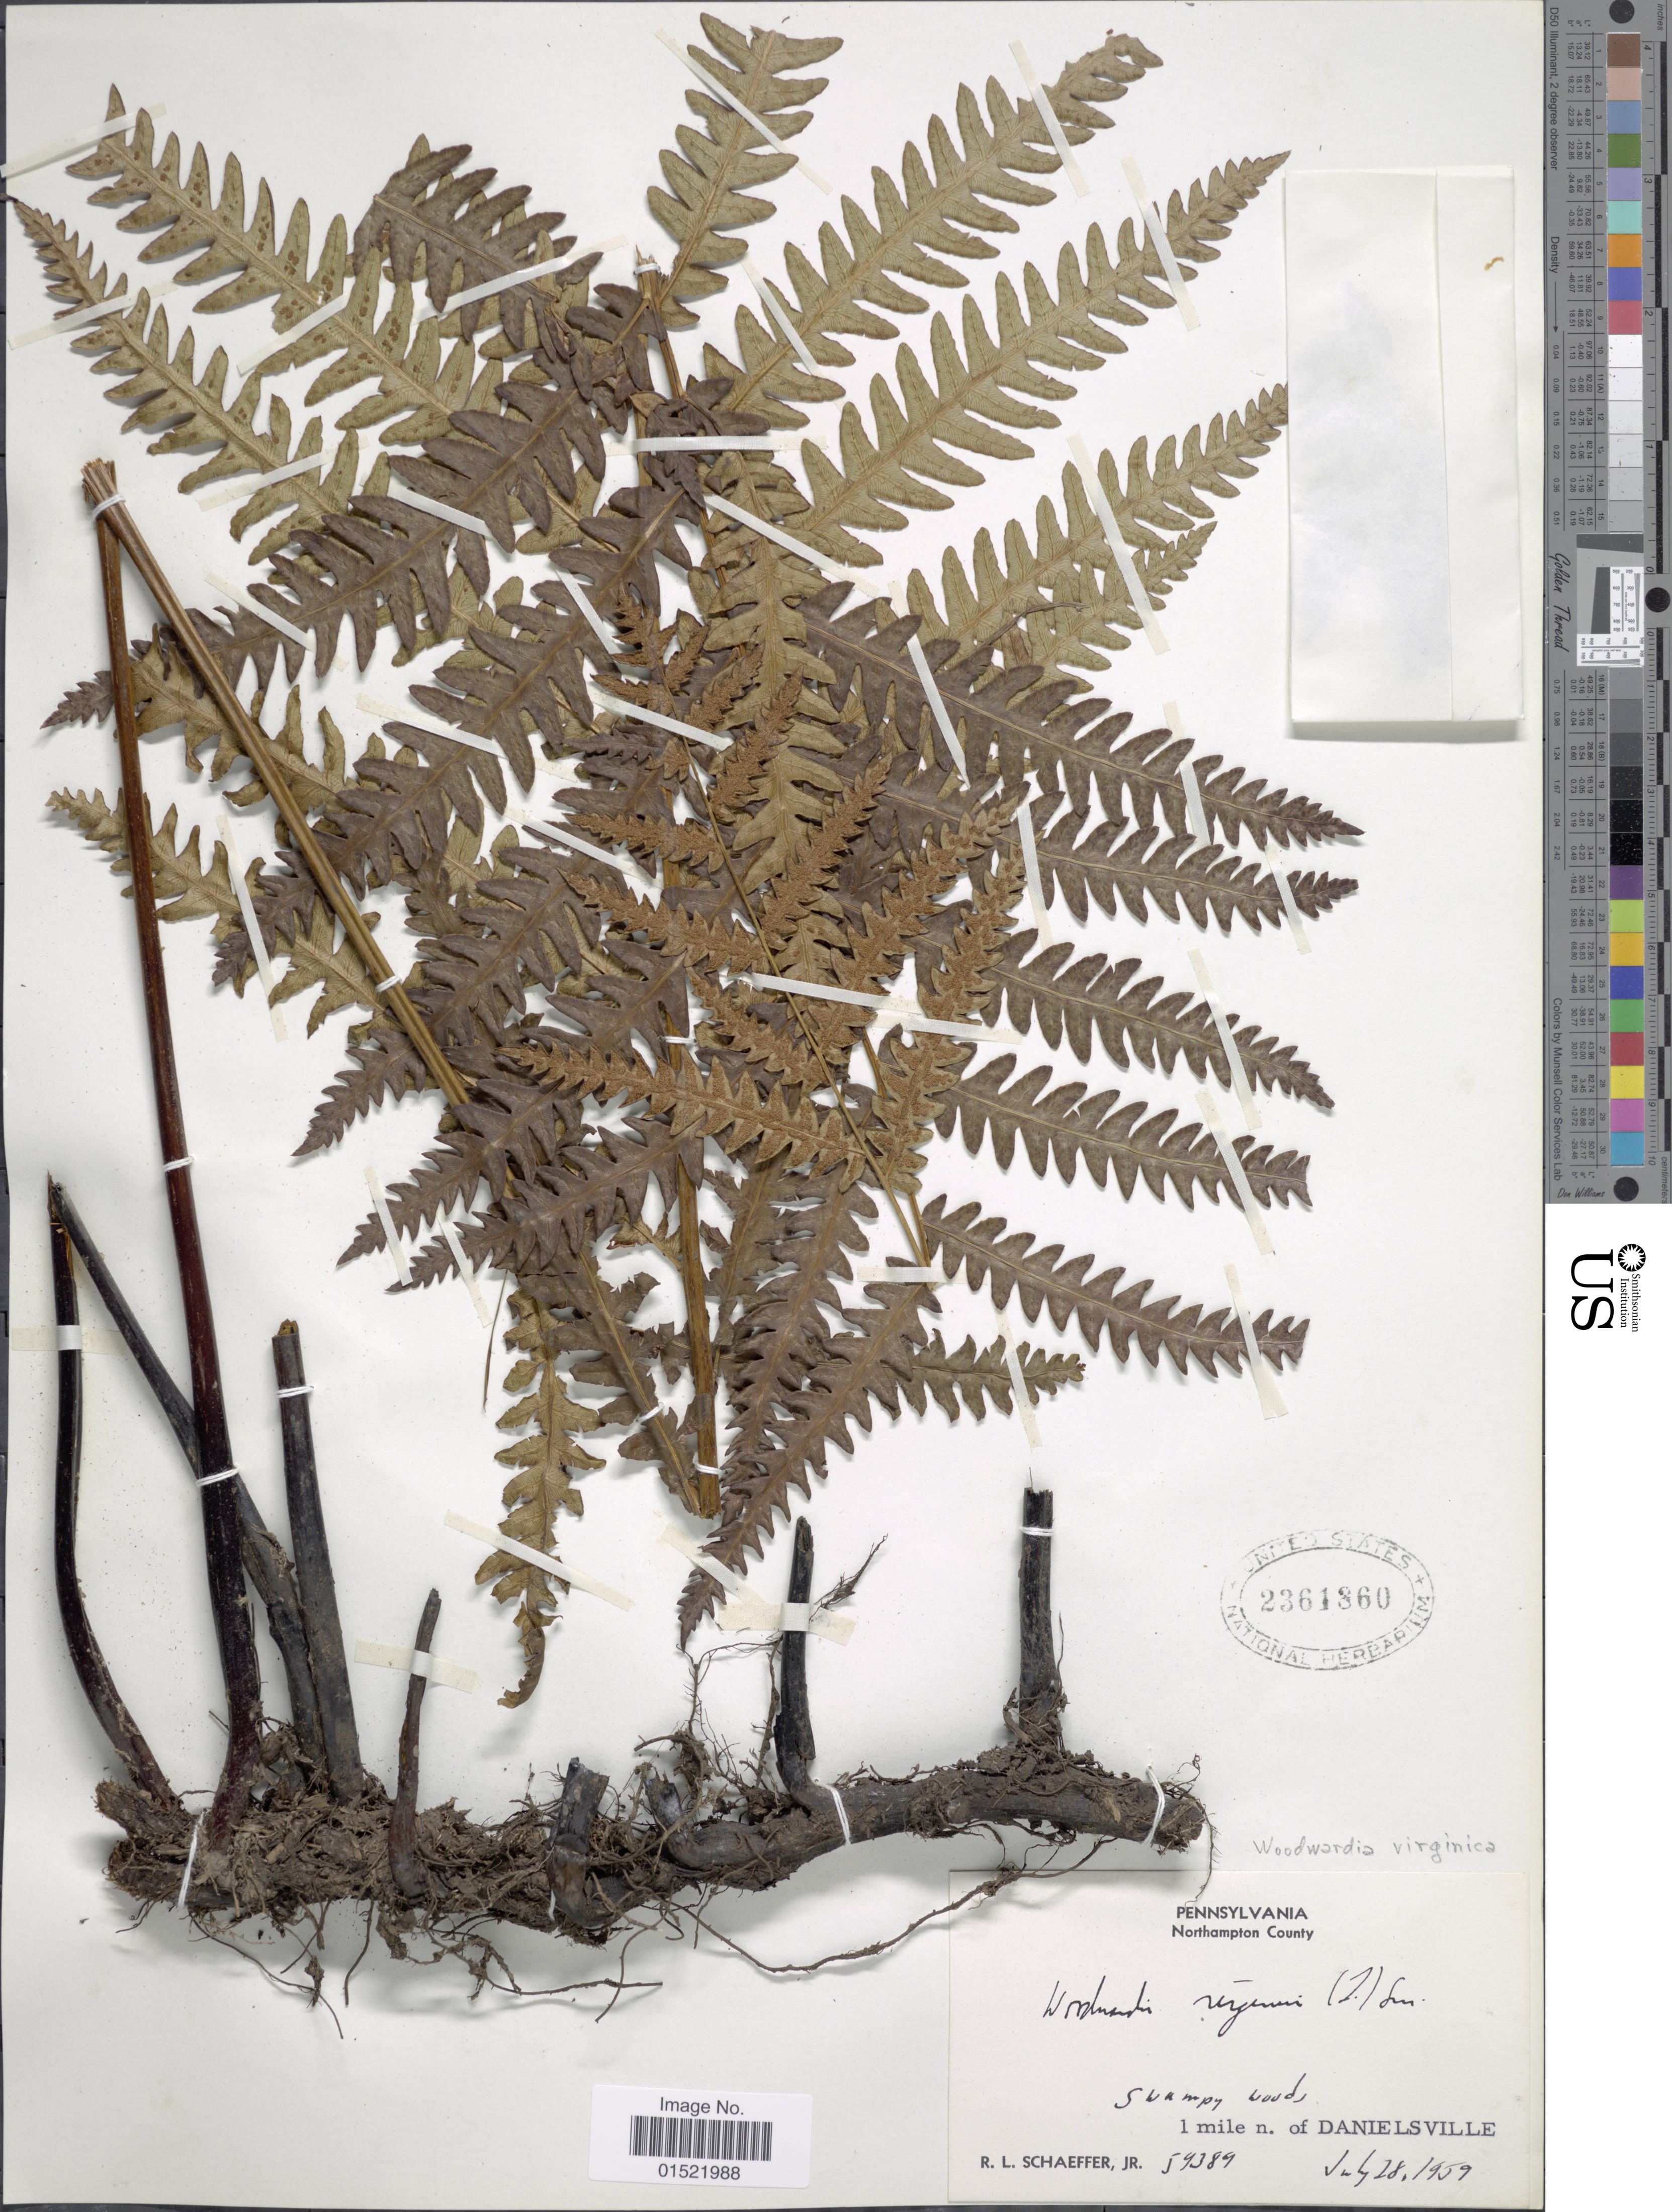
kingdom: Plantae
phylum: Tracheophyta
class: Polypodiopsida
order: Polypodiales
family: Blechnaceae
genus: Woodwardia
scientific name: Woodwardia virginica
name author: (L.) R.M. Sm.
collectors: R. L. Schaeffer Jr.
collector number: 59389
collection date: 1959-07-28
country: United States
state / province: Pennsylvania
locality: Northampton County, 1 mile n. of Danielsville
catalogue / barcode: US 2361860